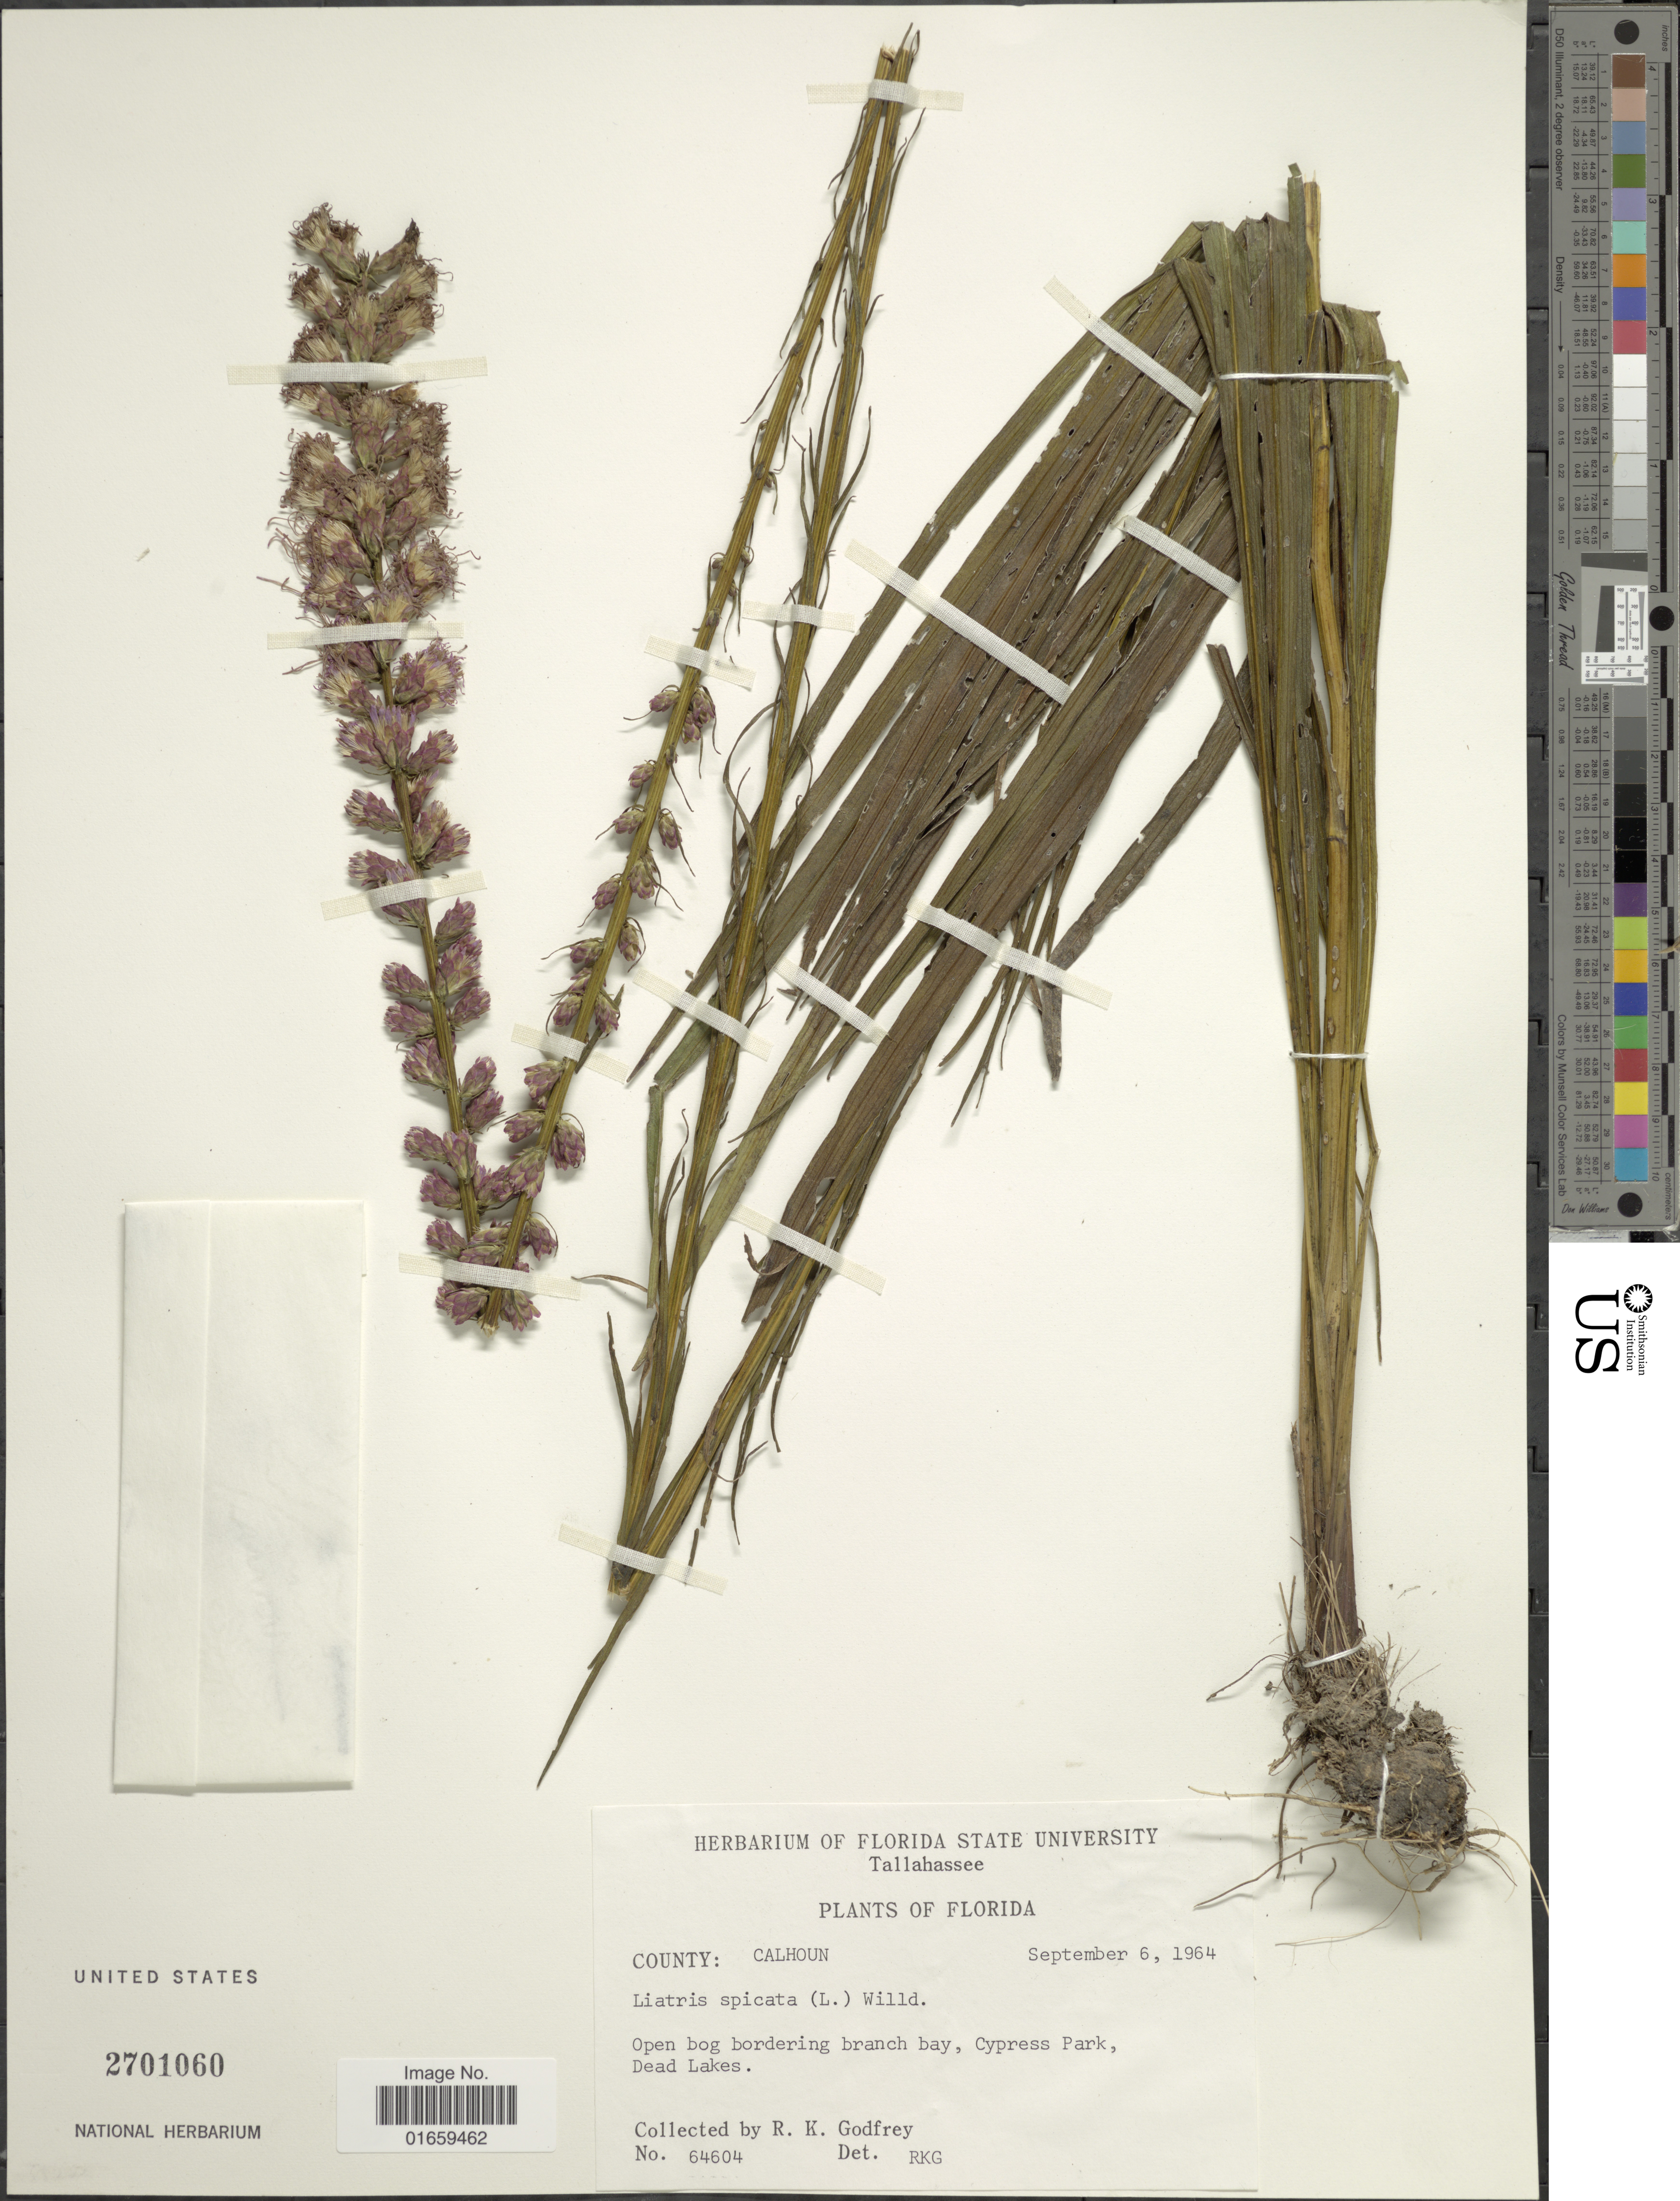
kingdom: Plantae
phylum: Tracheophyta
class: Magnoliopsida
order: Asterales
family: Asteraceae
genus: Liatris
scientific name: Liatris spicata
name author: (L.) Willd.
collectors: R. K. Godfrey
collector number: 64604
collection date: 1964-09-06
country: United States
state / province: Florida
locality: County: Calhoun, Cypress Park, Dead Lakes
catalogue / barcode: US 2701060